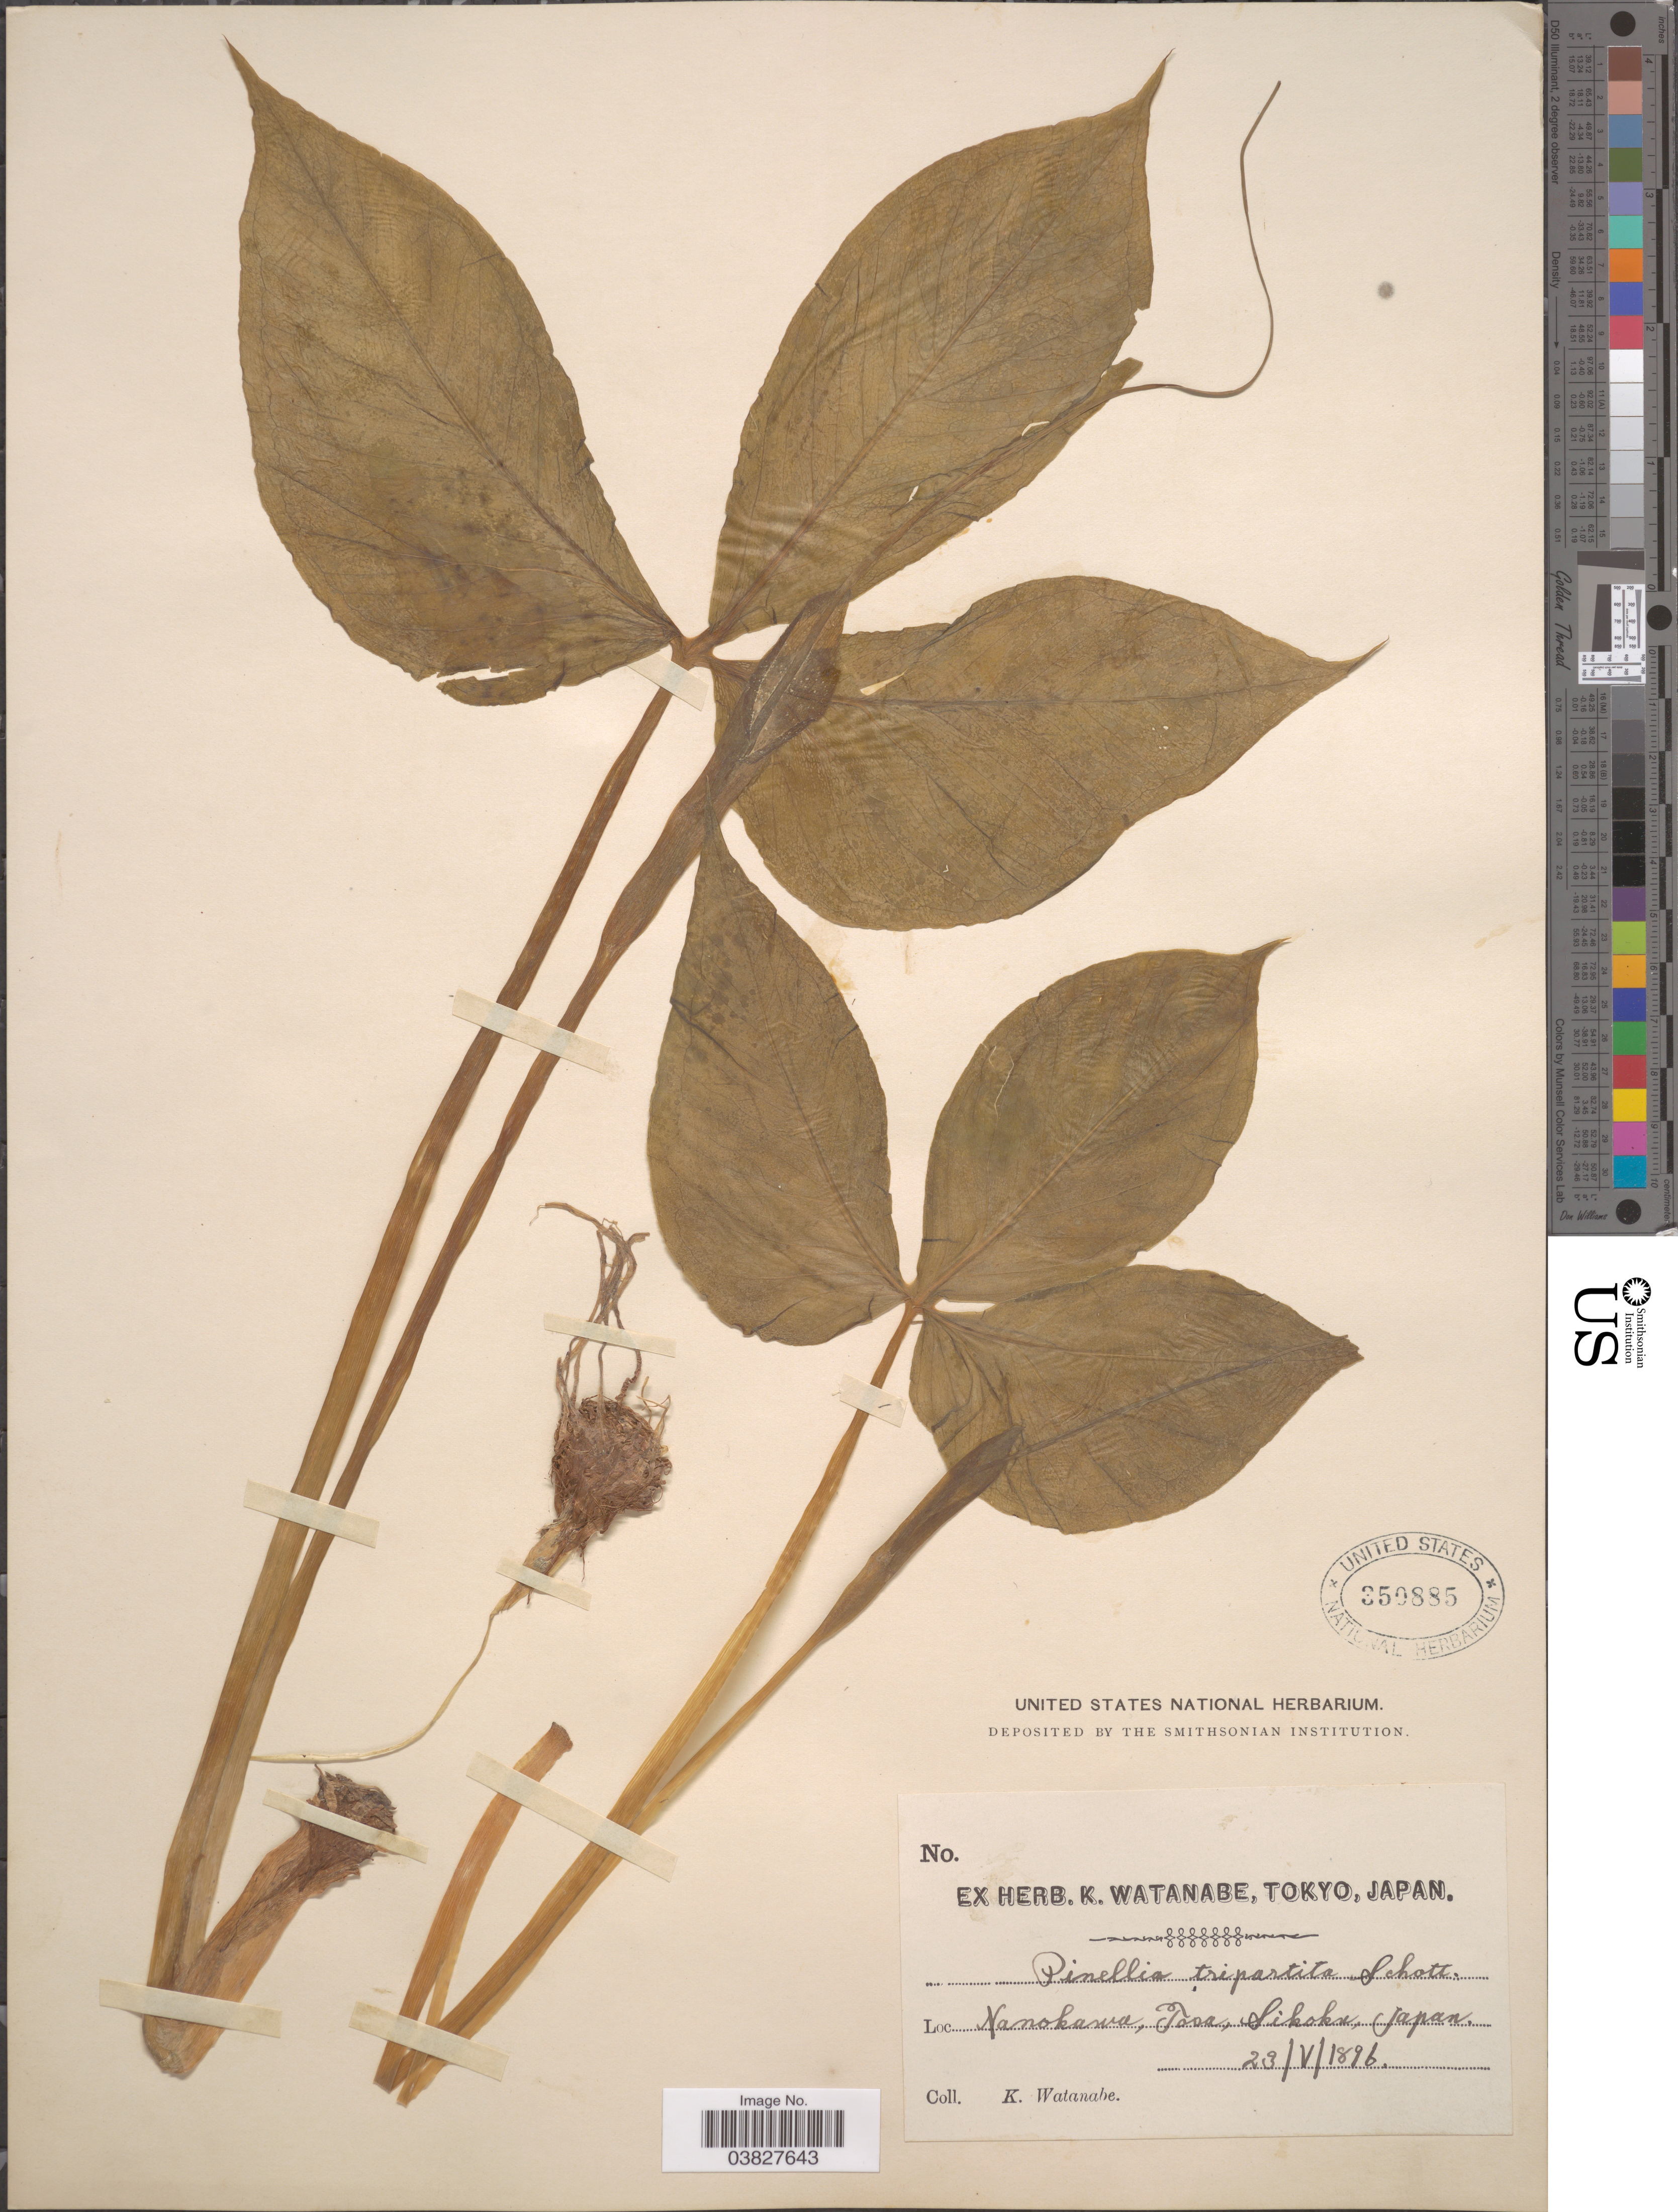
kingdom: Plantae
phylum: Tracheophyta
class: Liliopsida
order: Alismatales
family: Araceae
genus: Pinellia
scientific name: Pinellia tripartita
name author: Schott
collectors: K. Watanabe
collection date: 1896-05-23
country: Japan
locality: Nanokawa, Tosa, Sikoku.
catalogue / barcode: US 350885